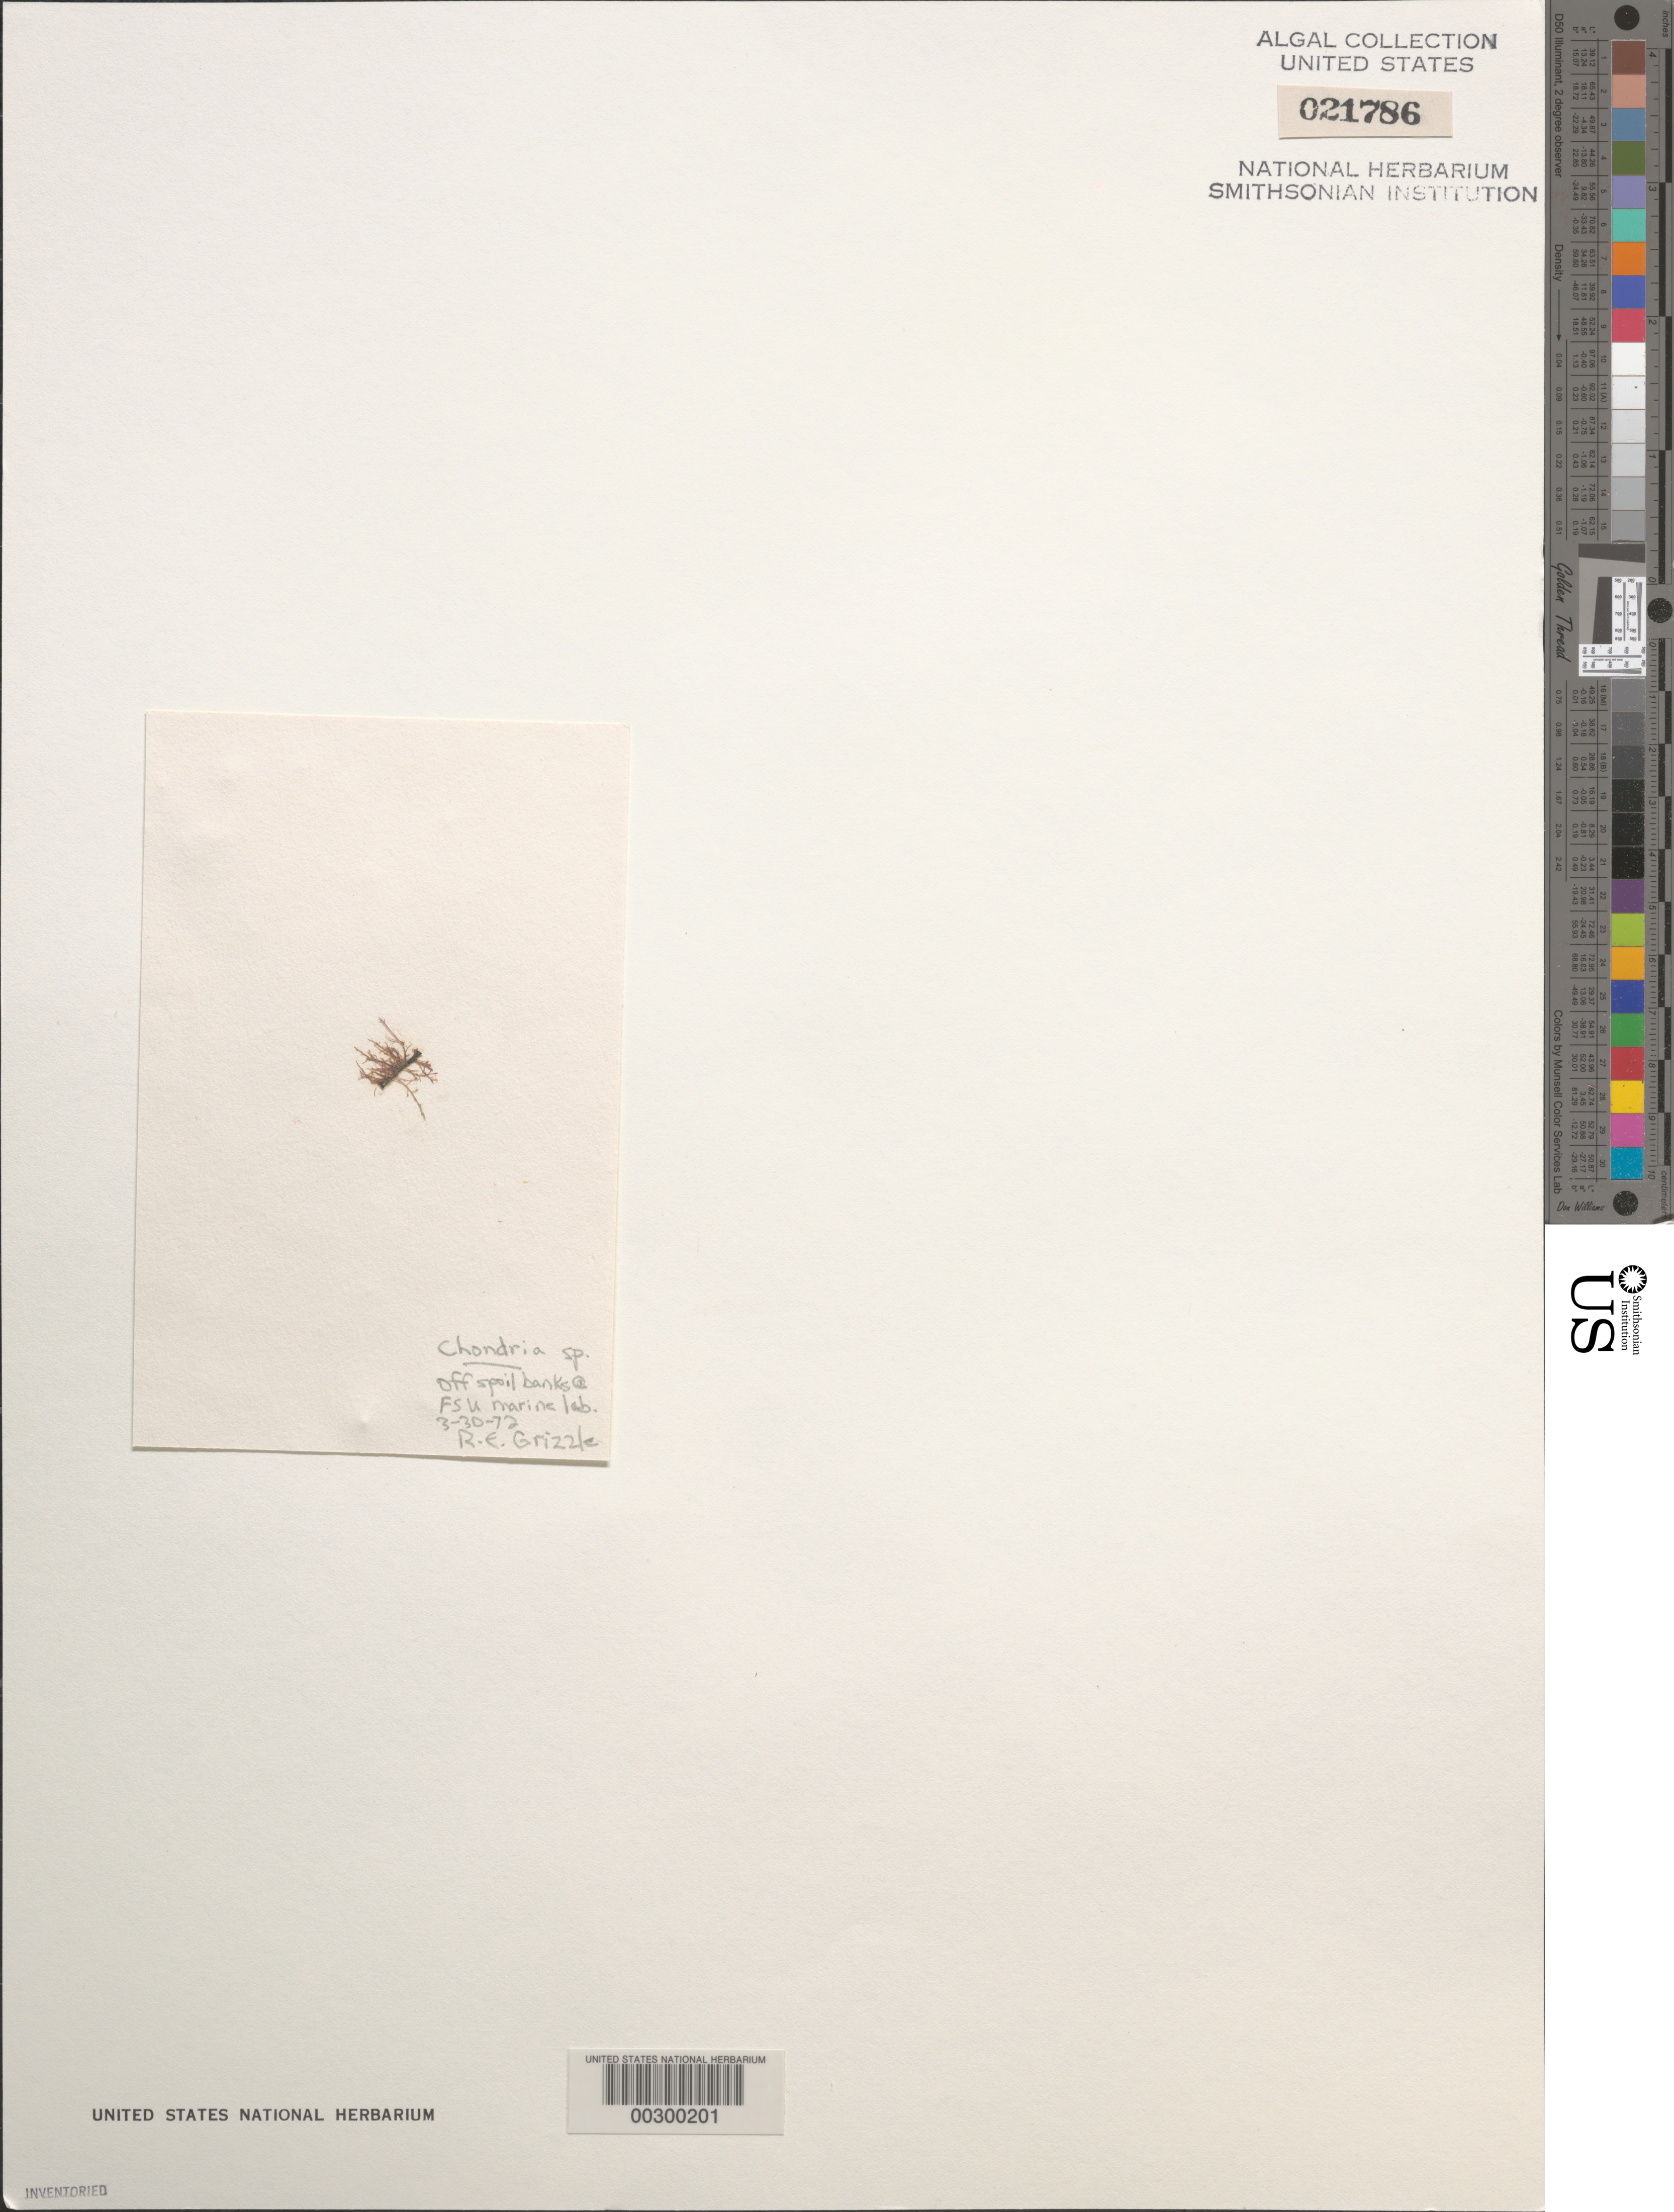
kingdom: Plantae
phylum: Rhodophyta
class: Florideophyceae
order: Ceramiales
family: Rhodomelaceae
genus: Chondria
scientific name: Chondria sp.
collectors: R. Grizzle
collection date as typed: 30 Mar 1972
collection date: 1972-03-30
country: United States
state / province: Florida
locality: Off Spoil Banks, Florida State University Marine Laboratory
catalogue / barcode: US 21786